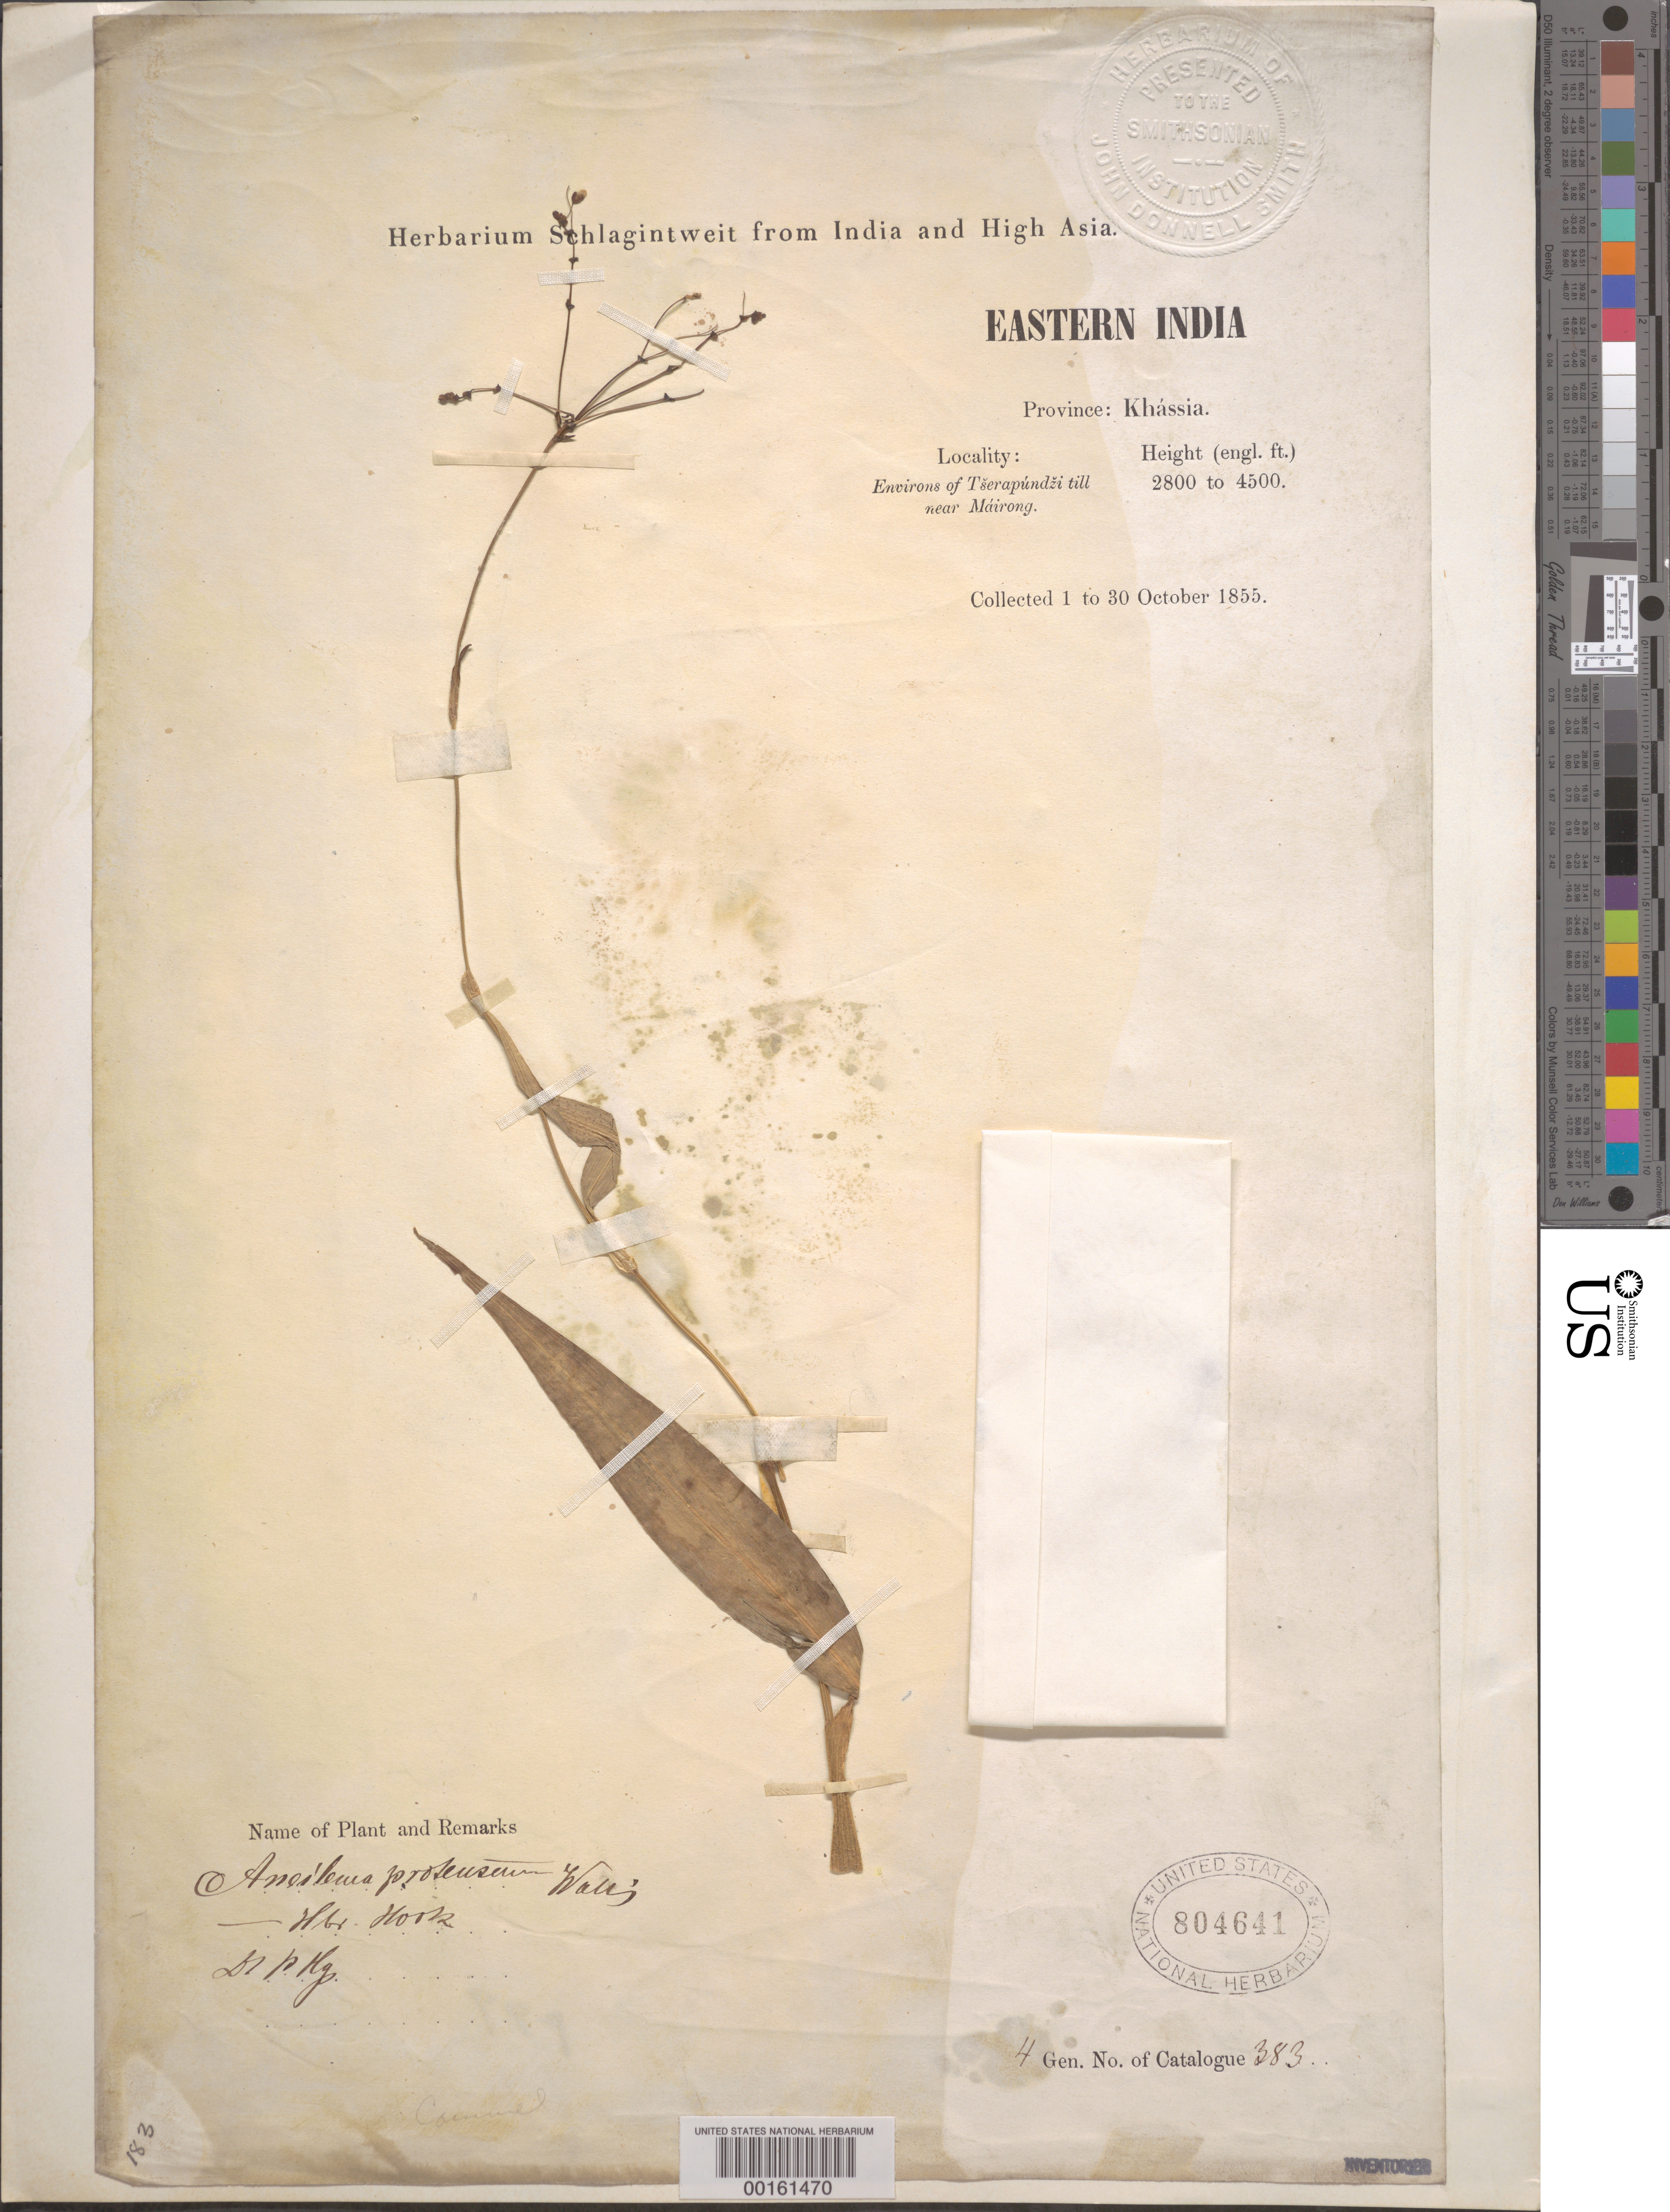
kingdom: Plantae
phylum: Tracheophyta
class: Liliopsida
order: Commelinales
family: Commelinaceae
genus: Rhopalephora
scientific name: Rhopalephora scaberrima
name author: (Blume) Faden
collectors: Herbarium Schlagintweit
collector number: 383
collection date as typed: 01 Oct 1855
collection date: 1855-10-01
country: India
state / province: Meghalaya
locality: Khassia Prov. Near Mairong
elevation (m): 854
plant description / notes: Probably Herbarium Schlagintweit (specimen not seen)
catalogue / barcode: US 804641